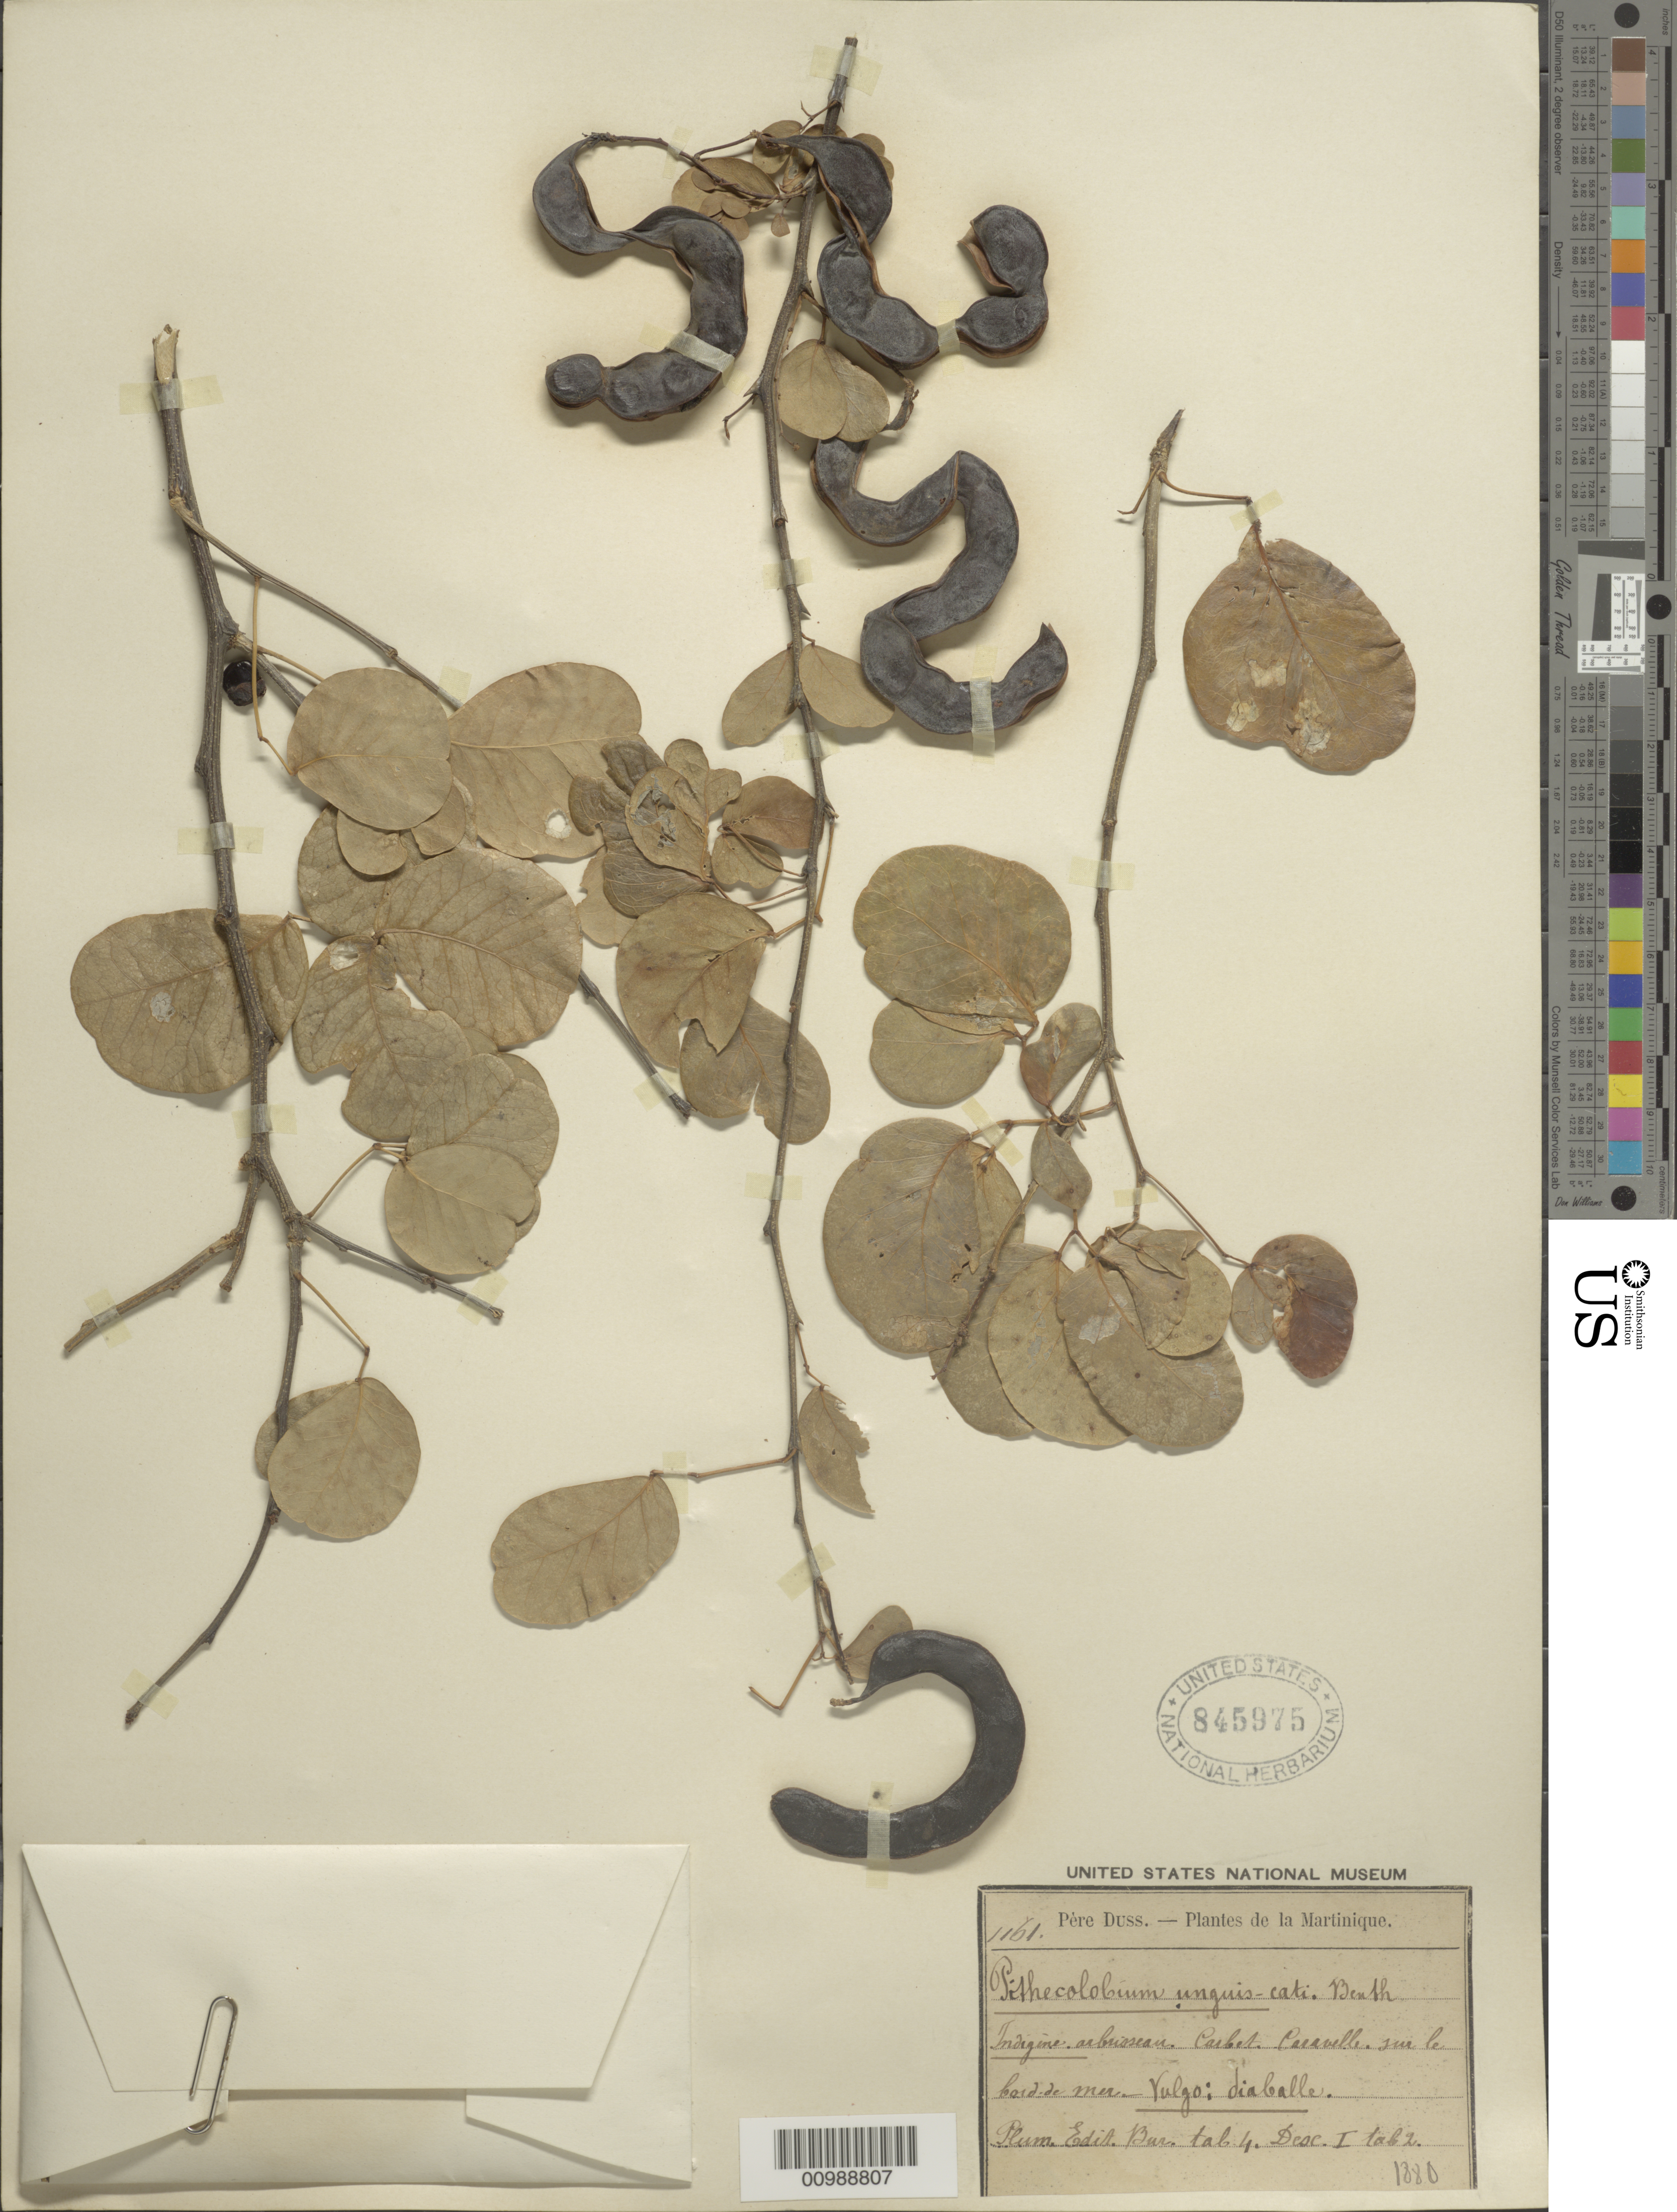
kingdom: Plantae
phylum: Tracheophyta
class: Magnoliopsida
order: Fabales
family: Fabaceae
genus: Pithecellobium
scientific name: Pithecellobium unguis-cati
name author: (L.) Benth.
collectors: Père Duss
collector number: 1161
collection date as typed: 1880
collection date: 1880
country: Martinique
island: Martinique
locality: Caravelle; on the edge of the sea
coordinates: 0 N, 0 E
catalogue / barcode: US 845975